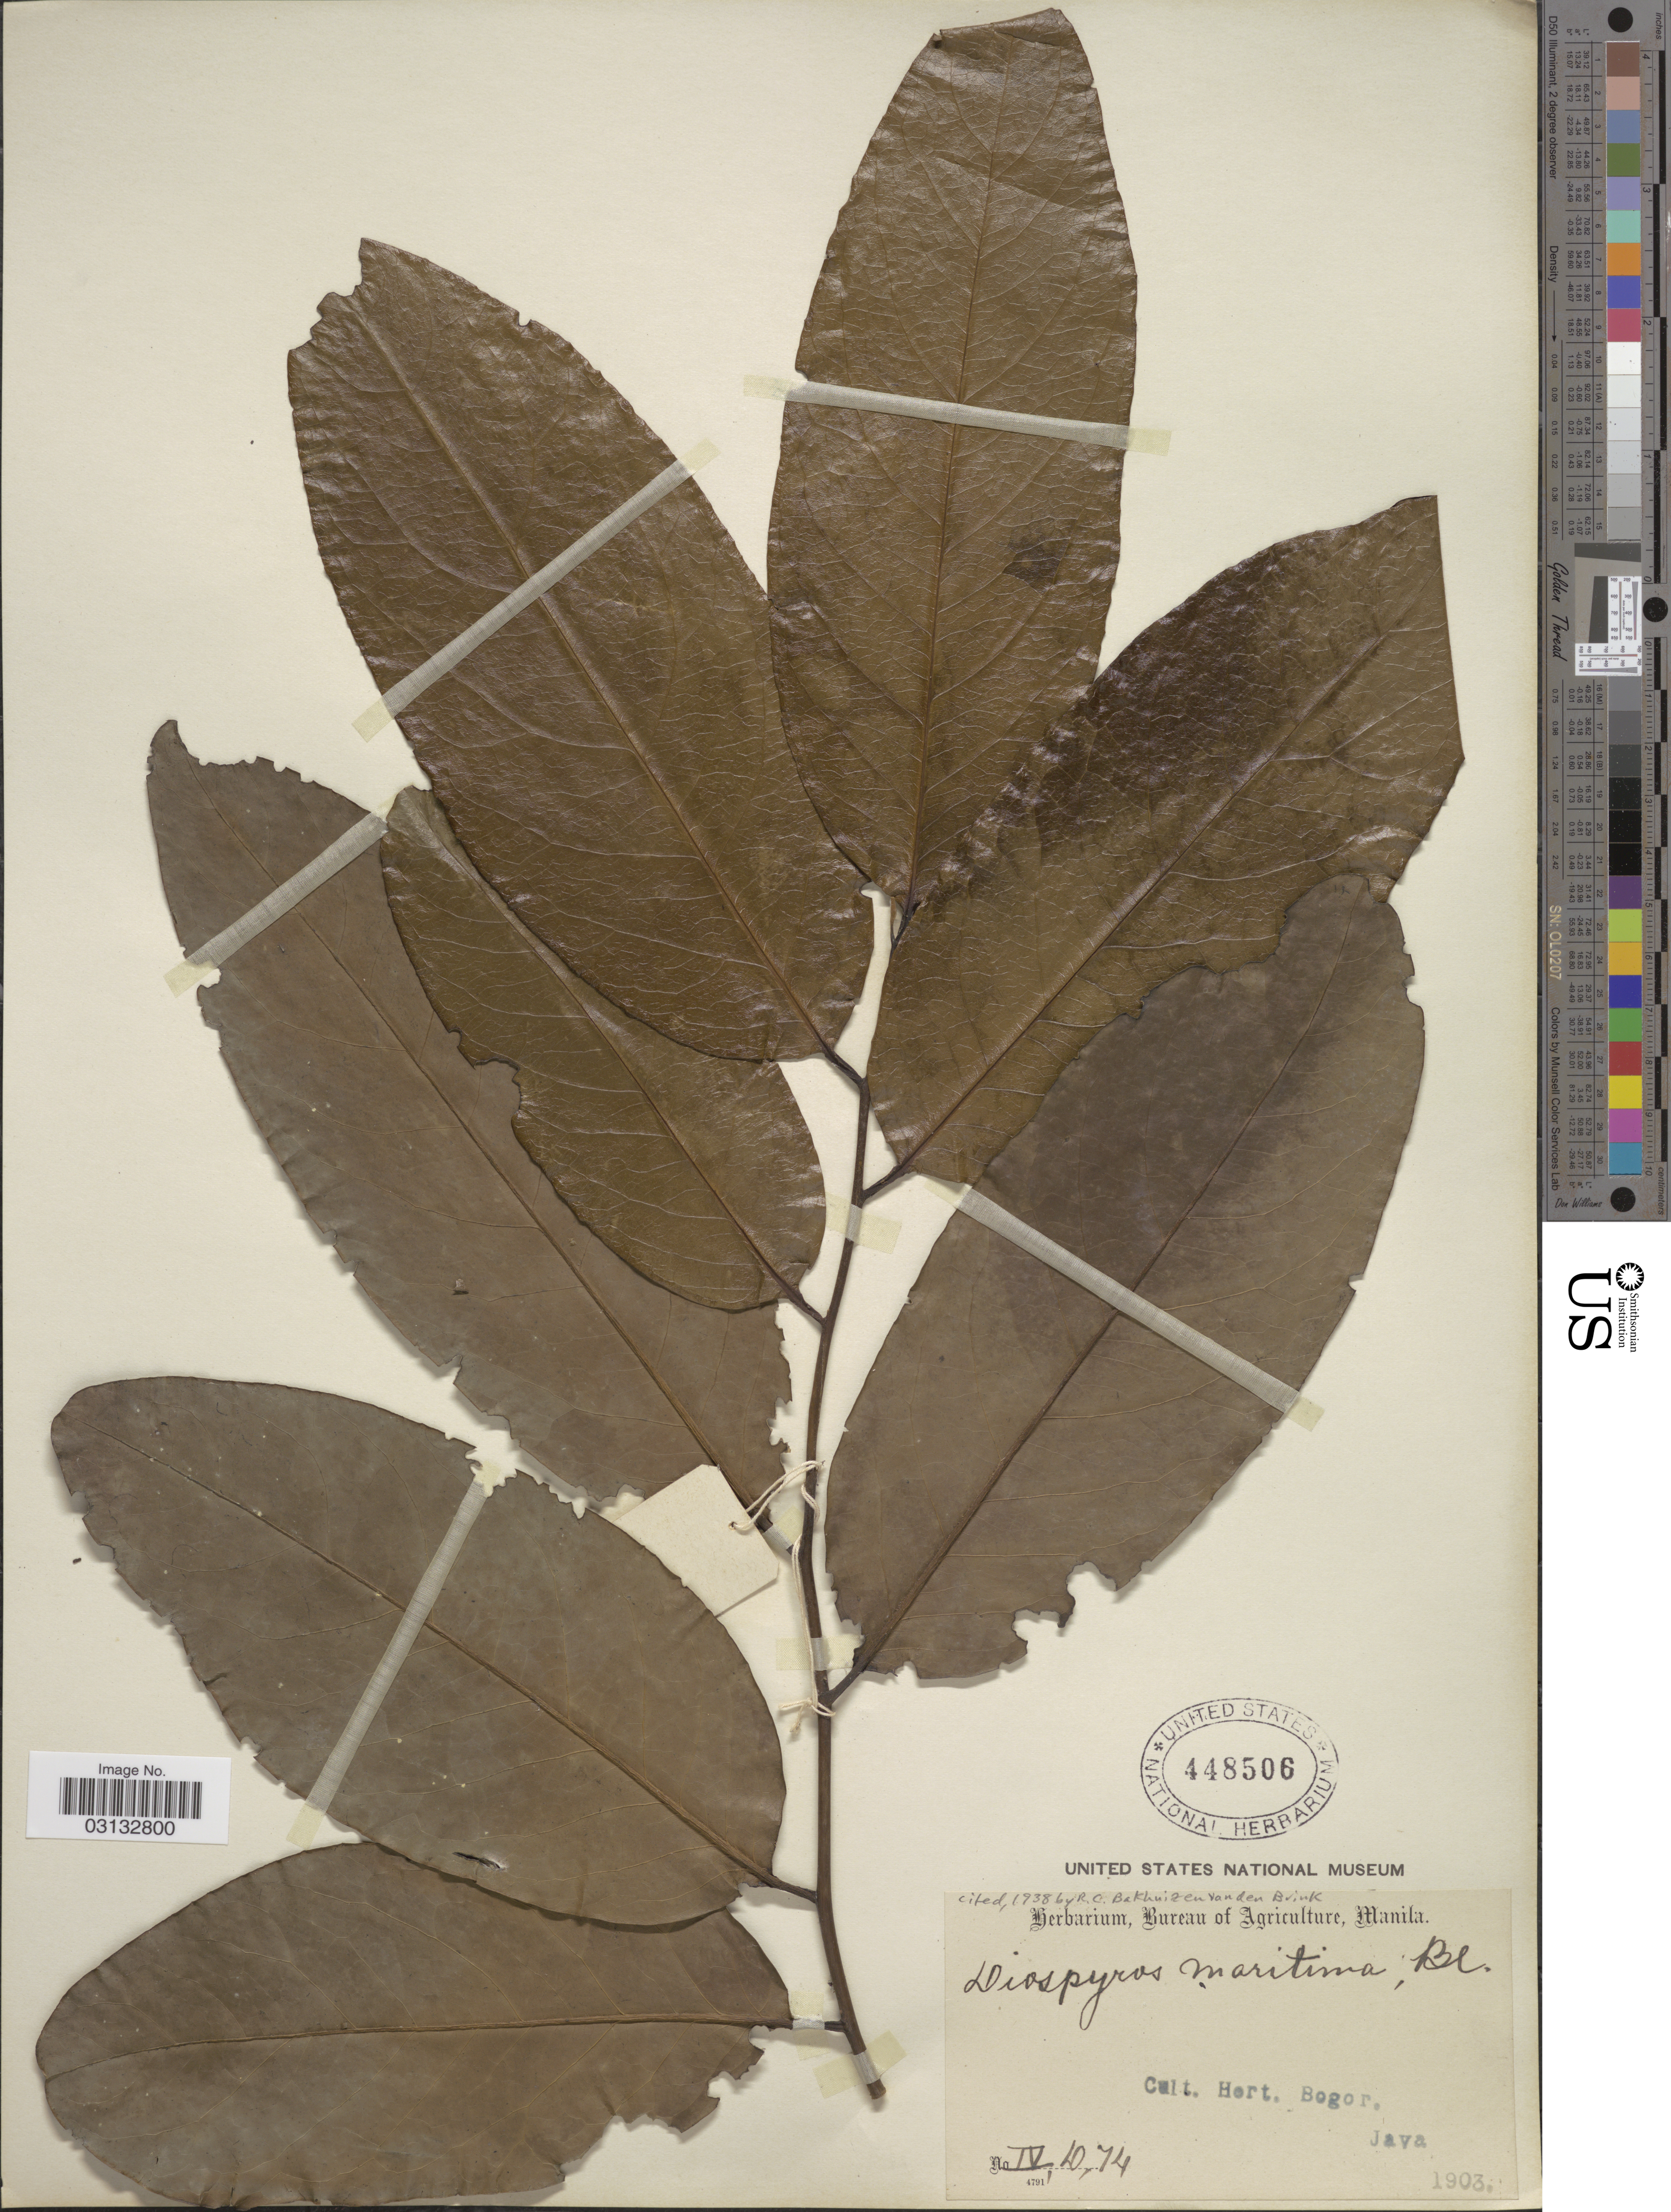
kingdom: Plantae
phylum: Tracheophyta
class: Magnoliopsida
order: Ericales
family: Ebenaceae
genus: Diospyros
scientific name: Diospyros maritima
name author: Blume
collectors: Ex herb. Bureau of Agriculture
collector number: IV,D,74*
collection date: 1903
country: Indonesia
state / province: Java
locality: Cult. Hort. Bogor.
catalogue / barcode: US 448506